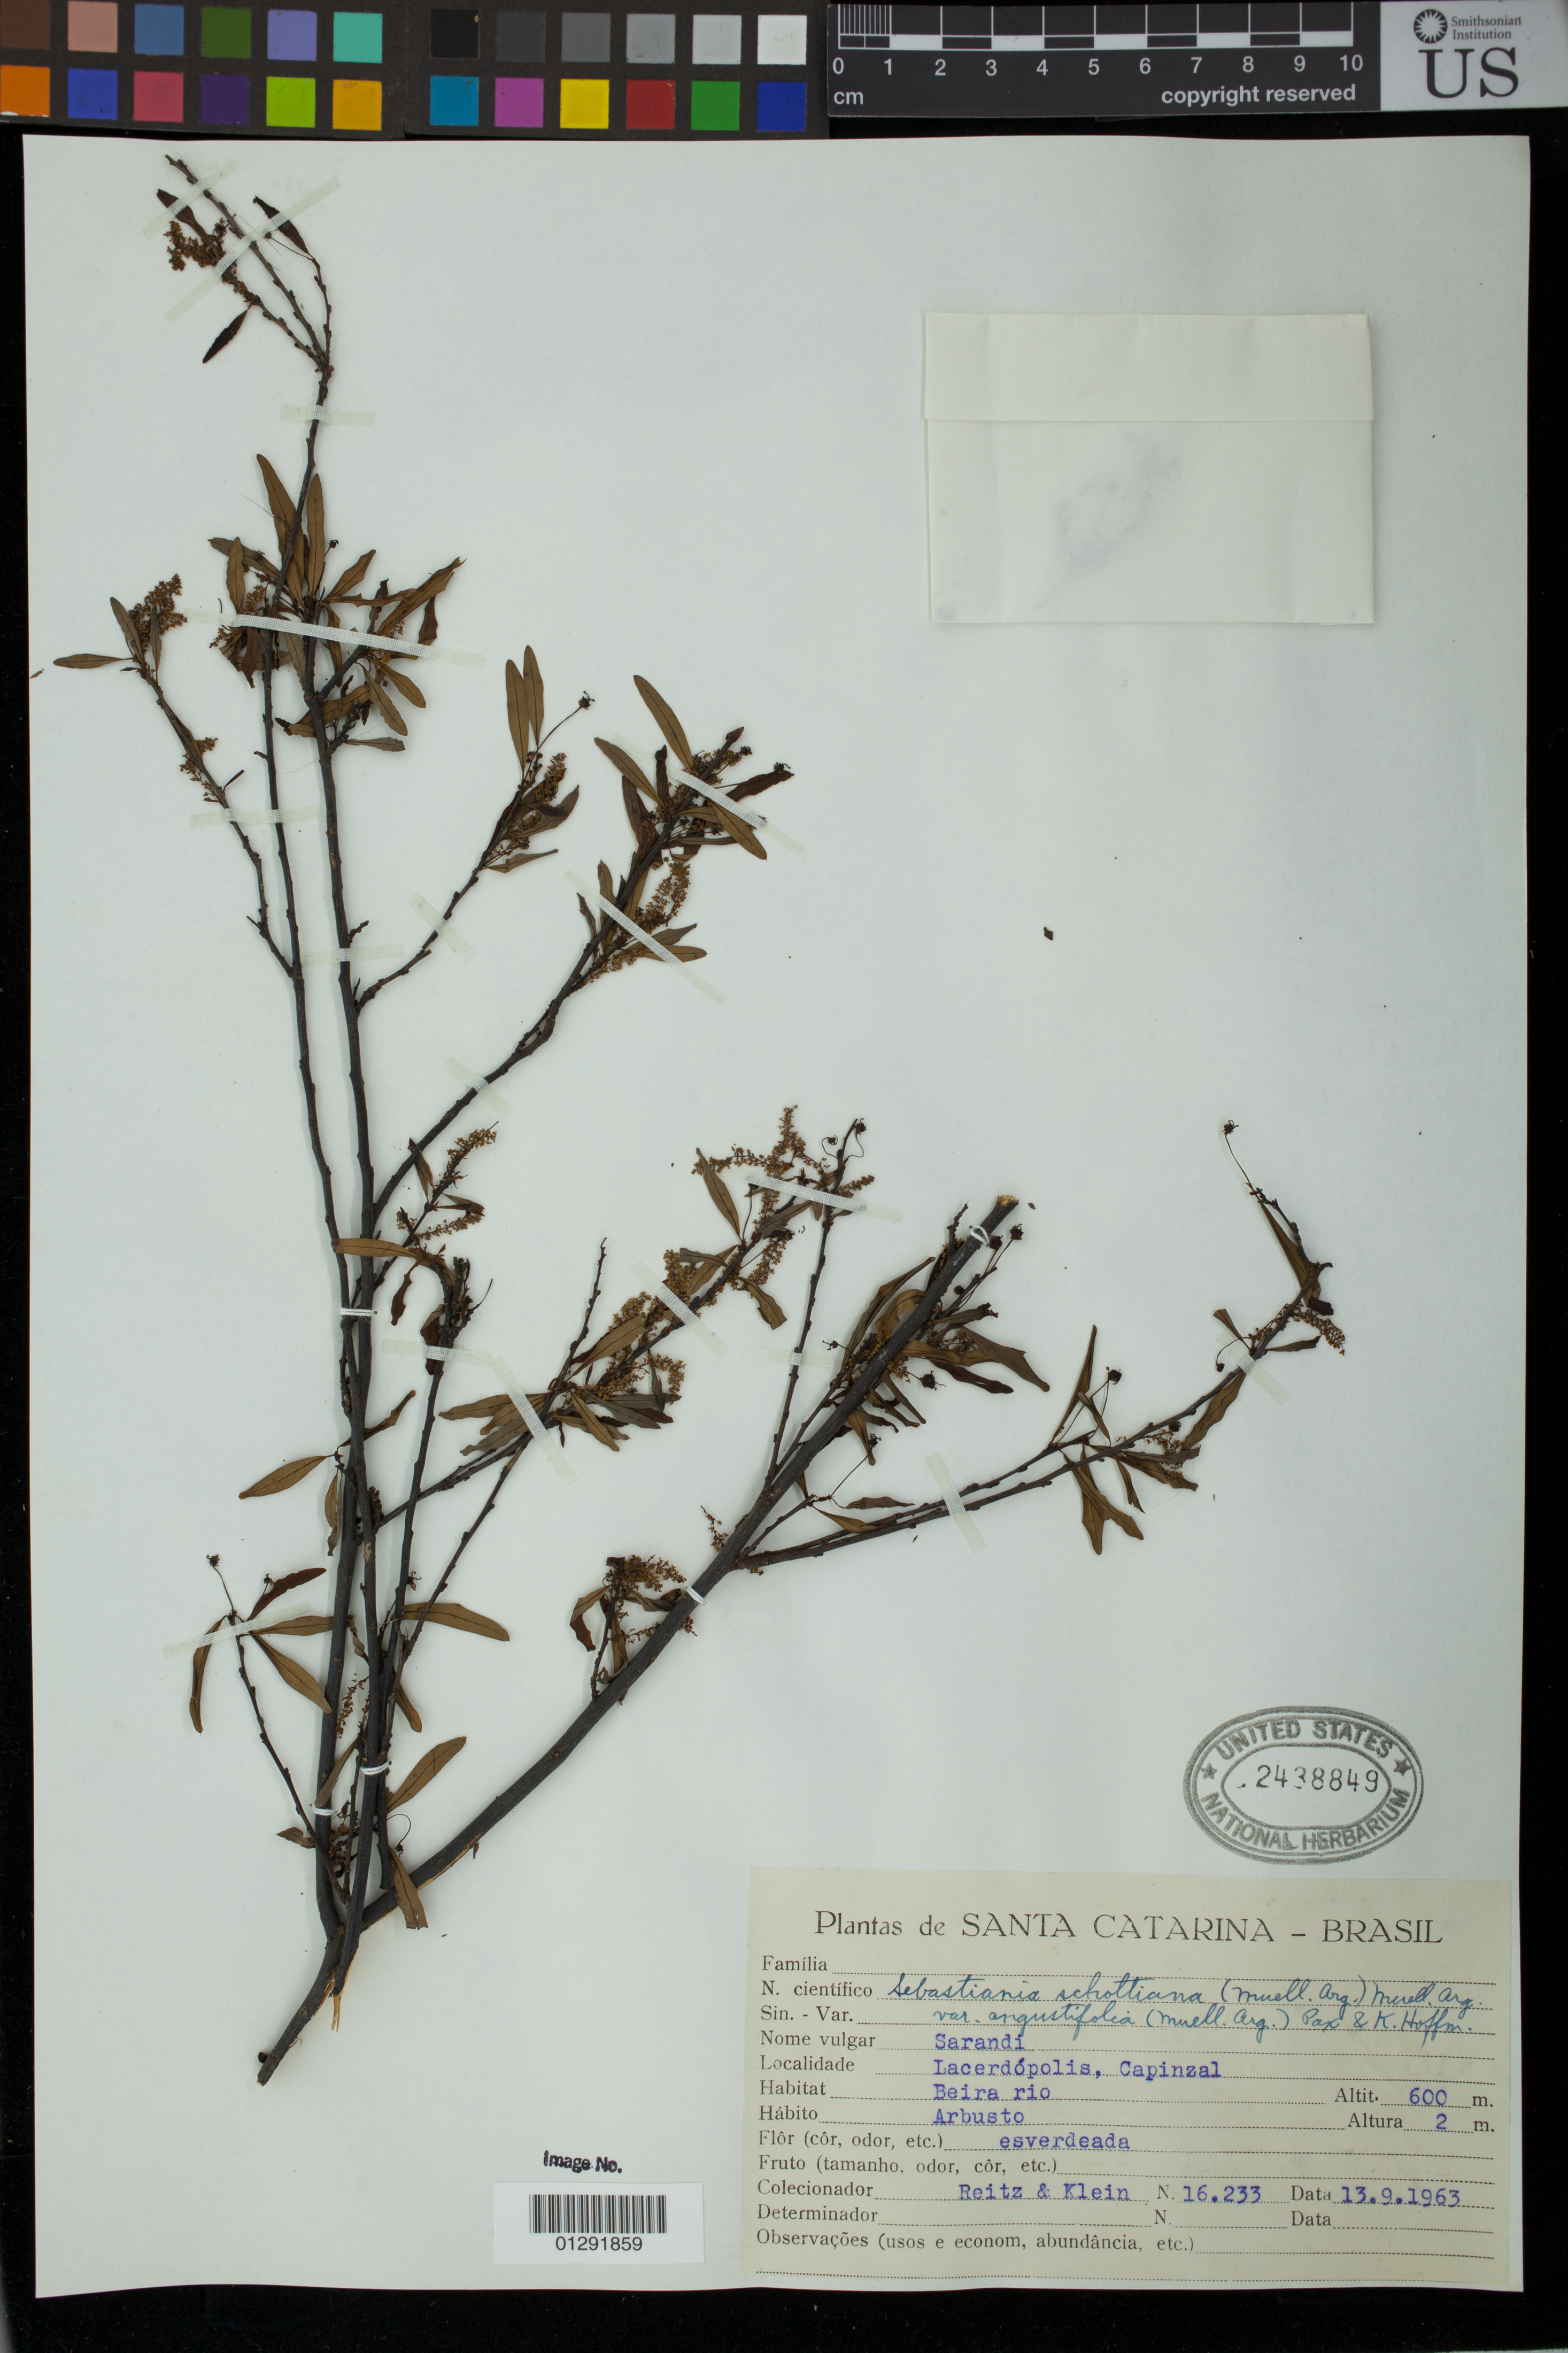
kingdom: Plantae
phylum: Tracheophyta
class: Magnoliopsida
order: Malpighiales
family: Euphorbiaceae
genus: Sebastiania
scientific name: Sebastiania schottiana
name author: (Müll. Arg.) Müll. Arg.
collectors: R. Reitz & R. M. Klein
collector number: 16233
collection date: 1963-09-13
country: Brazil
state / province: Santa Catarina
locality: Lacerdopolis, Capinzal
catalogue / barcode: US 2438849